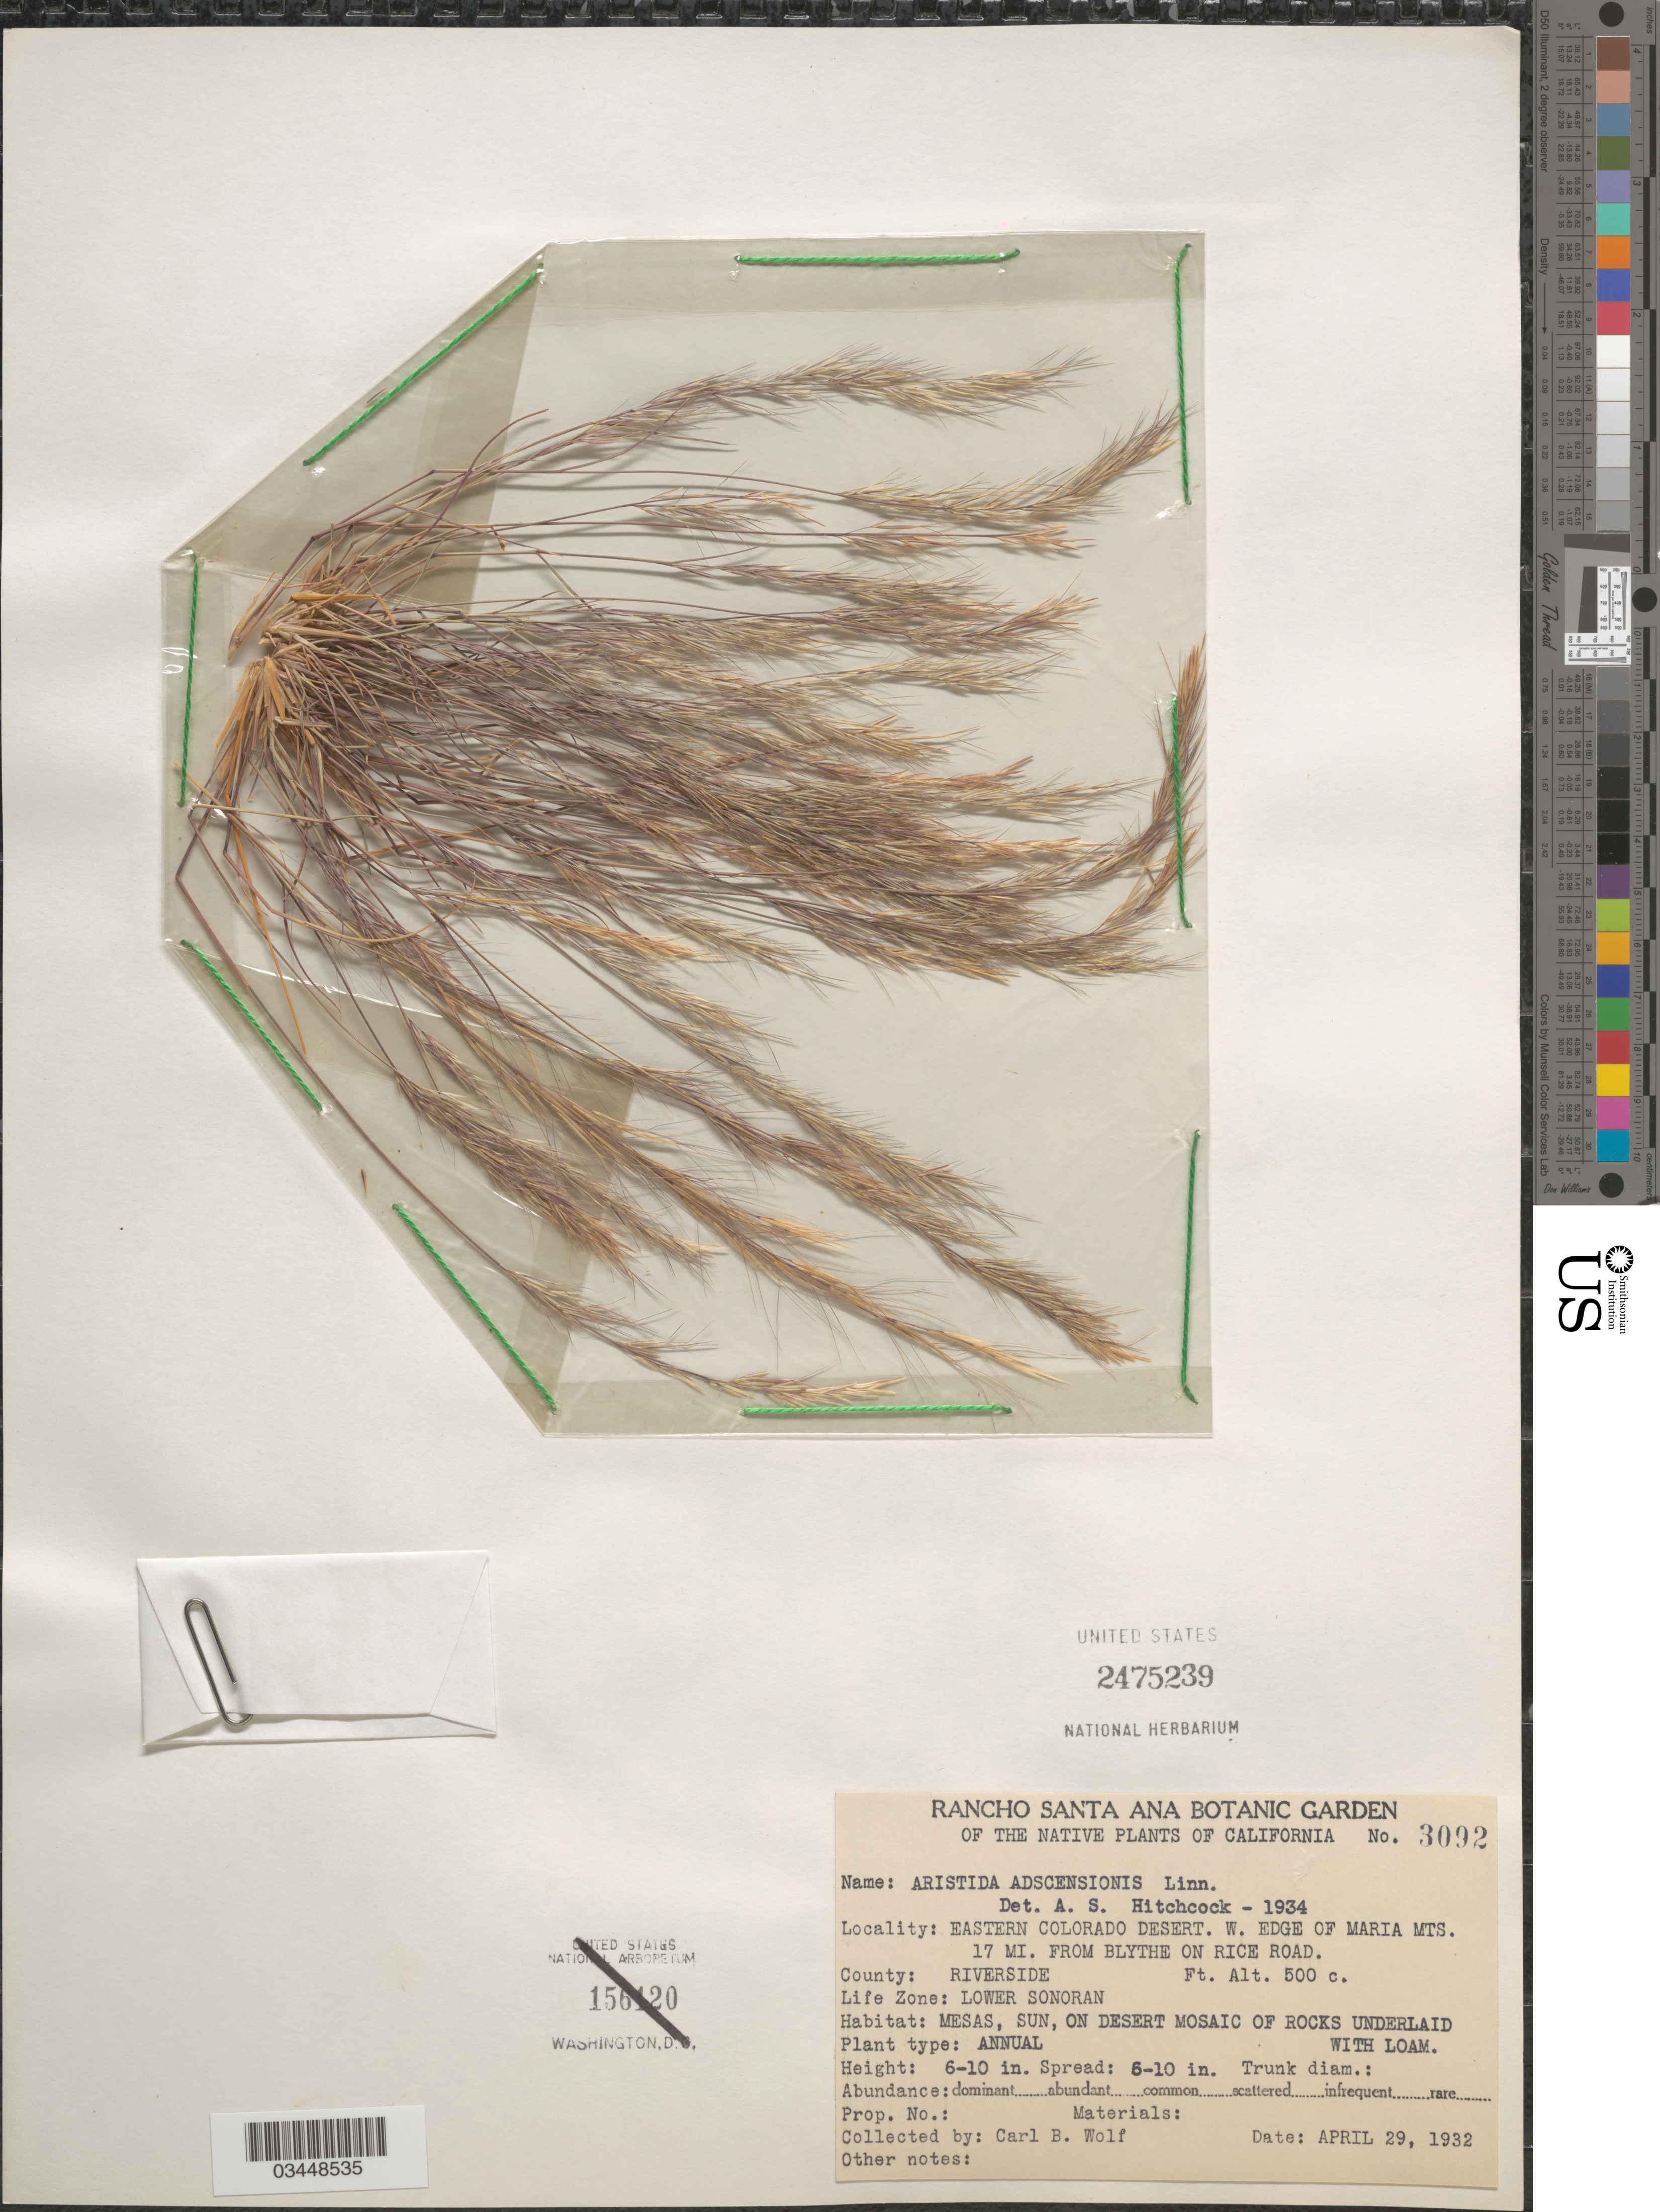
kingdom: Plantae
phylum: Tracheophyta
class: Liliopsida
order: Poales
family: Poaceae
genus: Aristida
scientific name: Aristida adscensionis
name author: L.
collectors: C. B. Wolf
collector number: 3092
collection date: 1932-04-29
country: United States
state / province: California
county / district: Riverside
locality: Eastern Colorado Desert. W. edge of Maria Mts. 17 mi. from Blythe on rice road. County: Riverside. Life Zone: Lower Sonoran.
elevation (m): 152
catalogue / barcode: US 2475239